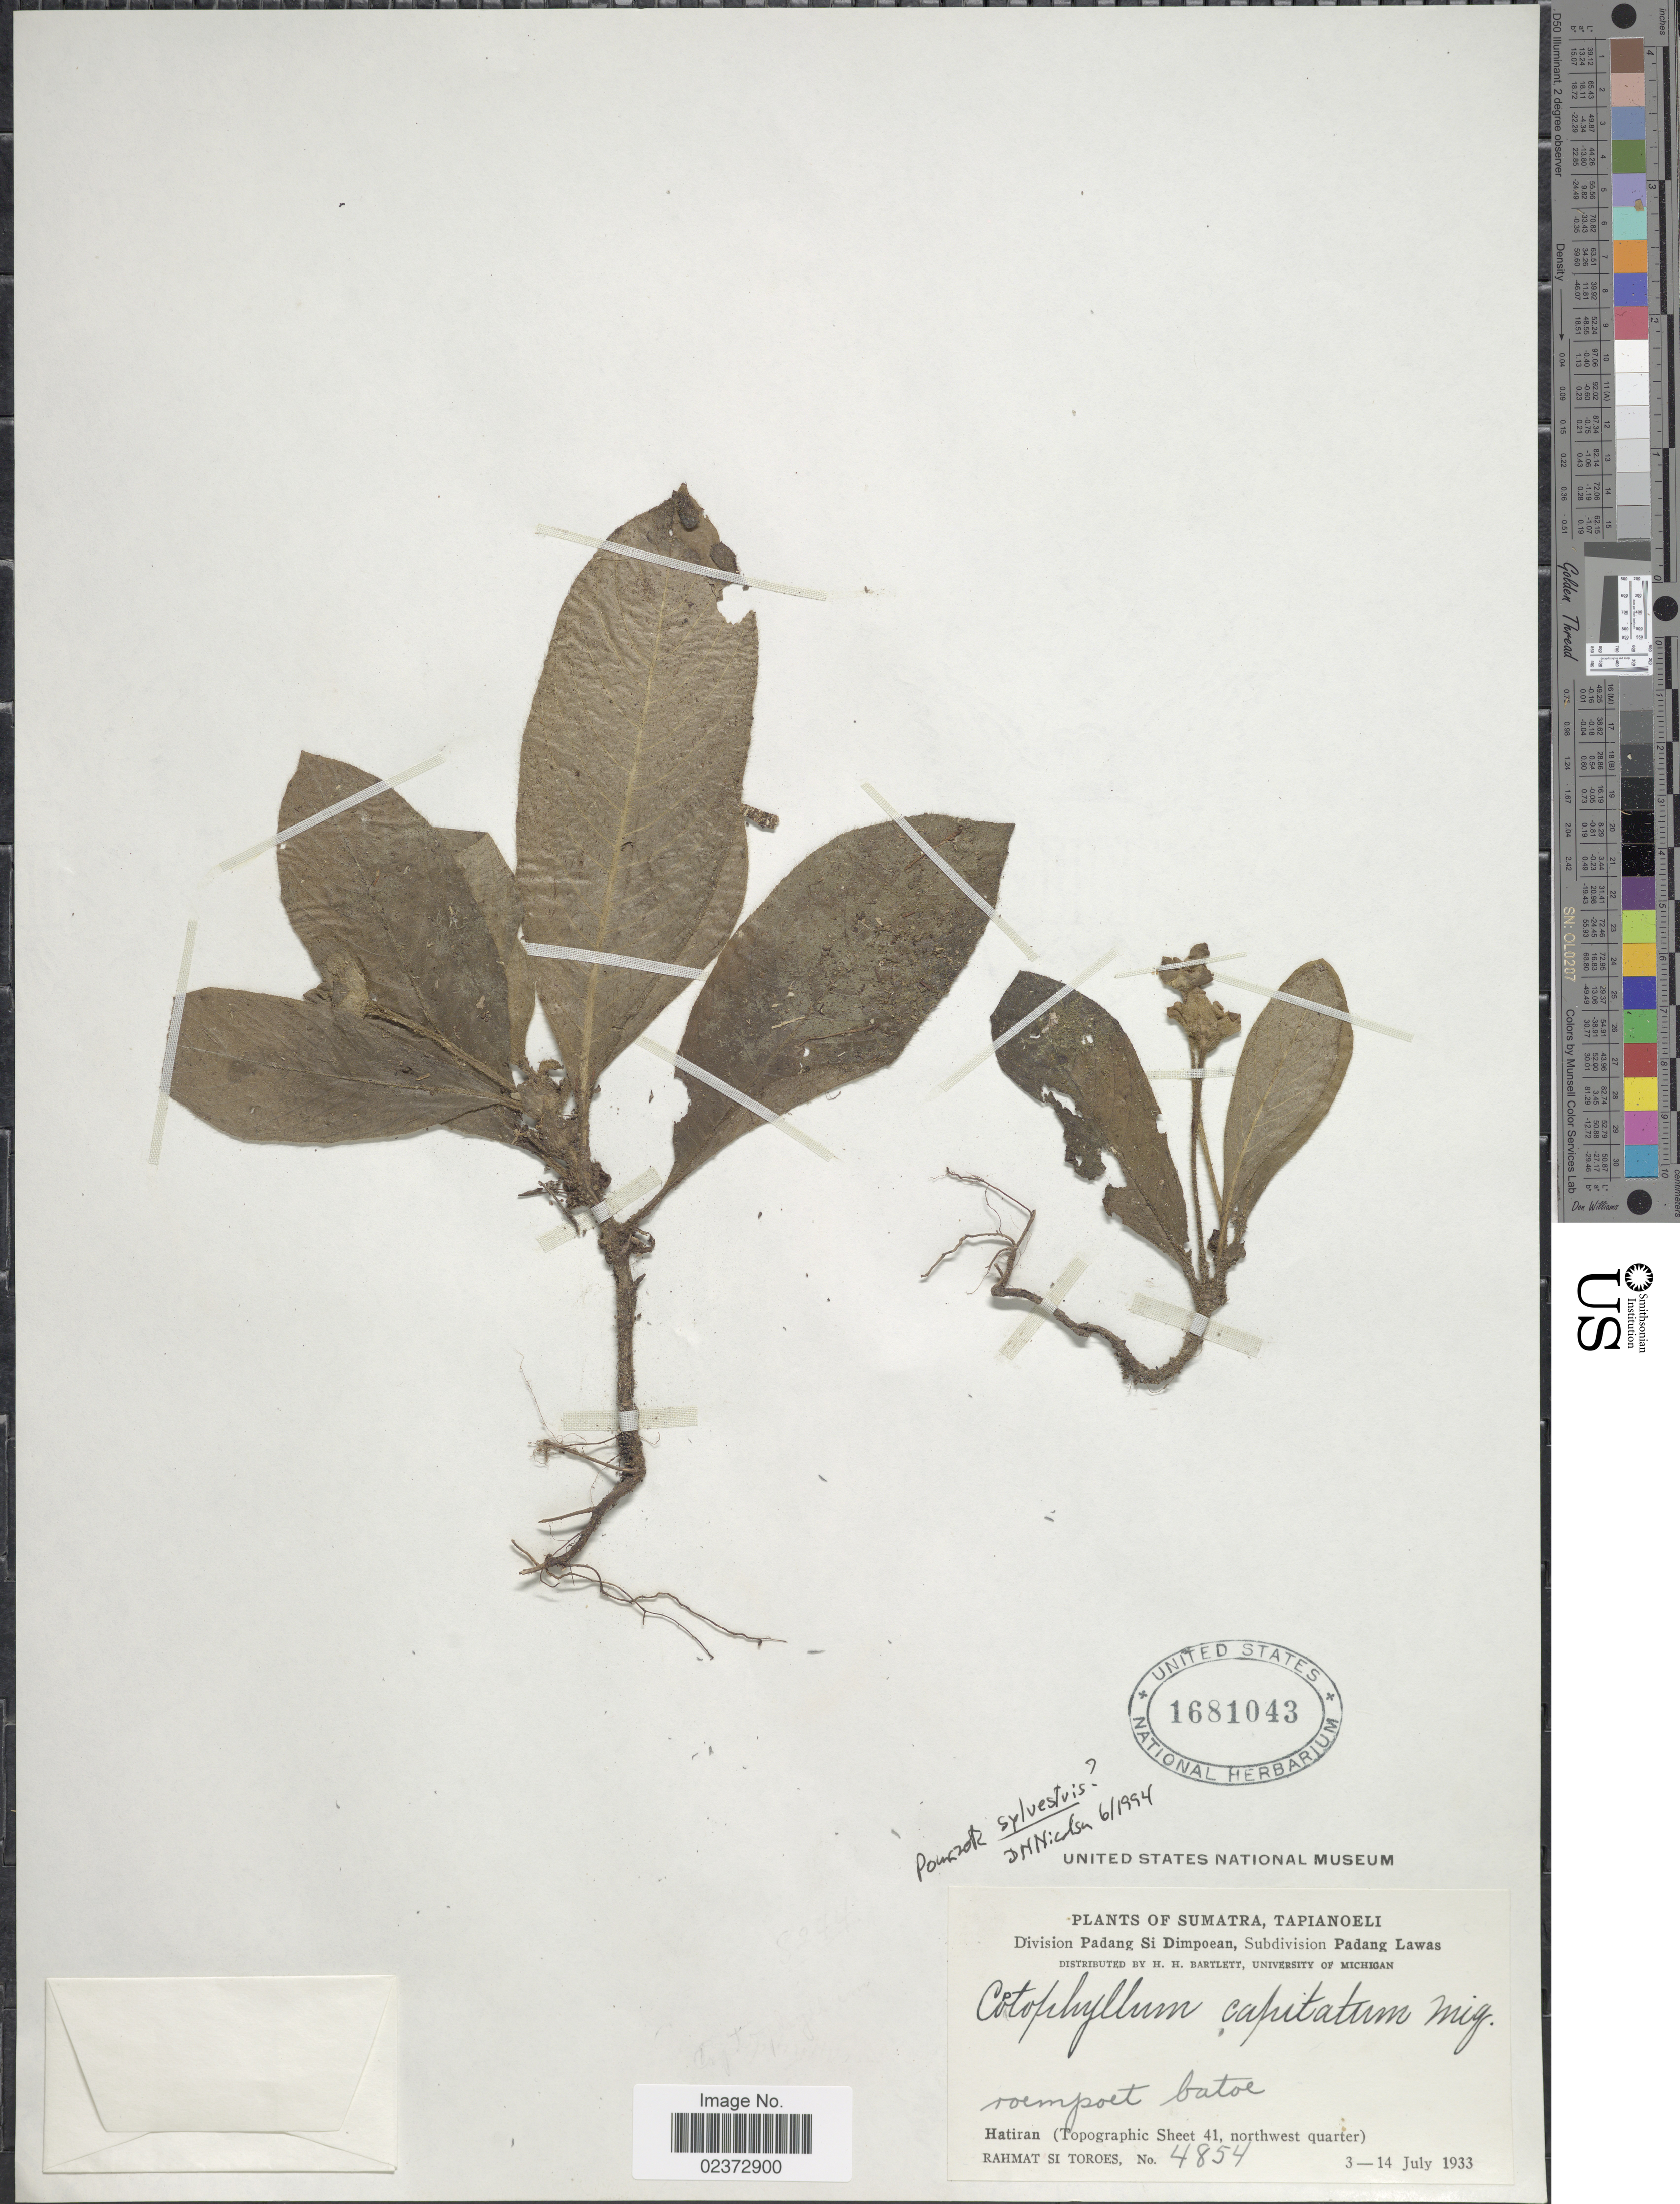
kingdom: Plantae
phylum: Tracheophyta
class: Magnoliopsida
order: Gentianales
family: Rubiaceae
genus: Coptophyllum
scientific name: Coptophyllum sylvestre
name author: (Ridl.) I.M. Turner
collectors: Rahmat Si Boeea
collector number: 4854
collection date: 1933-07-03/1933-07-14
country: Indonesia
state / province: Sumatra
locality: Tapianoeli, Division Padang Si Dimpoean, Subdivision Padang Lawas, Roempoet batoe, Hatiran (Topographic Sheet 41, northwest quarter)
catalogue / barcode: US 1681043